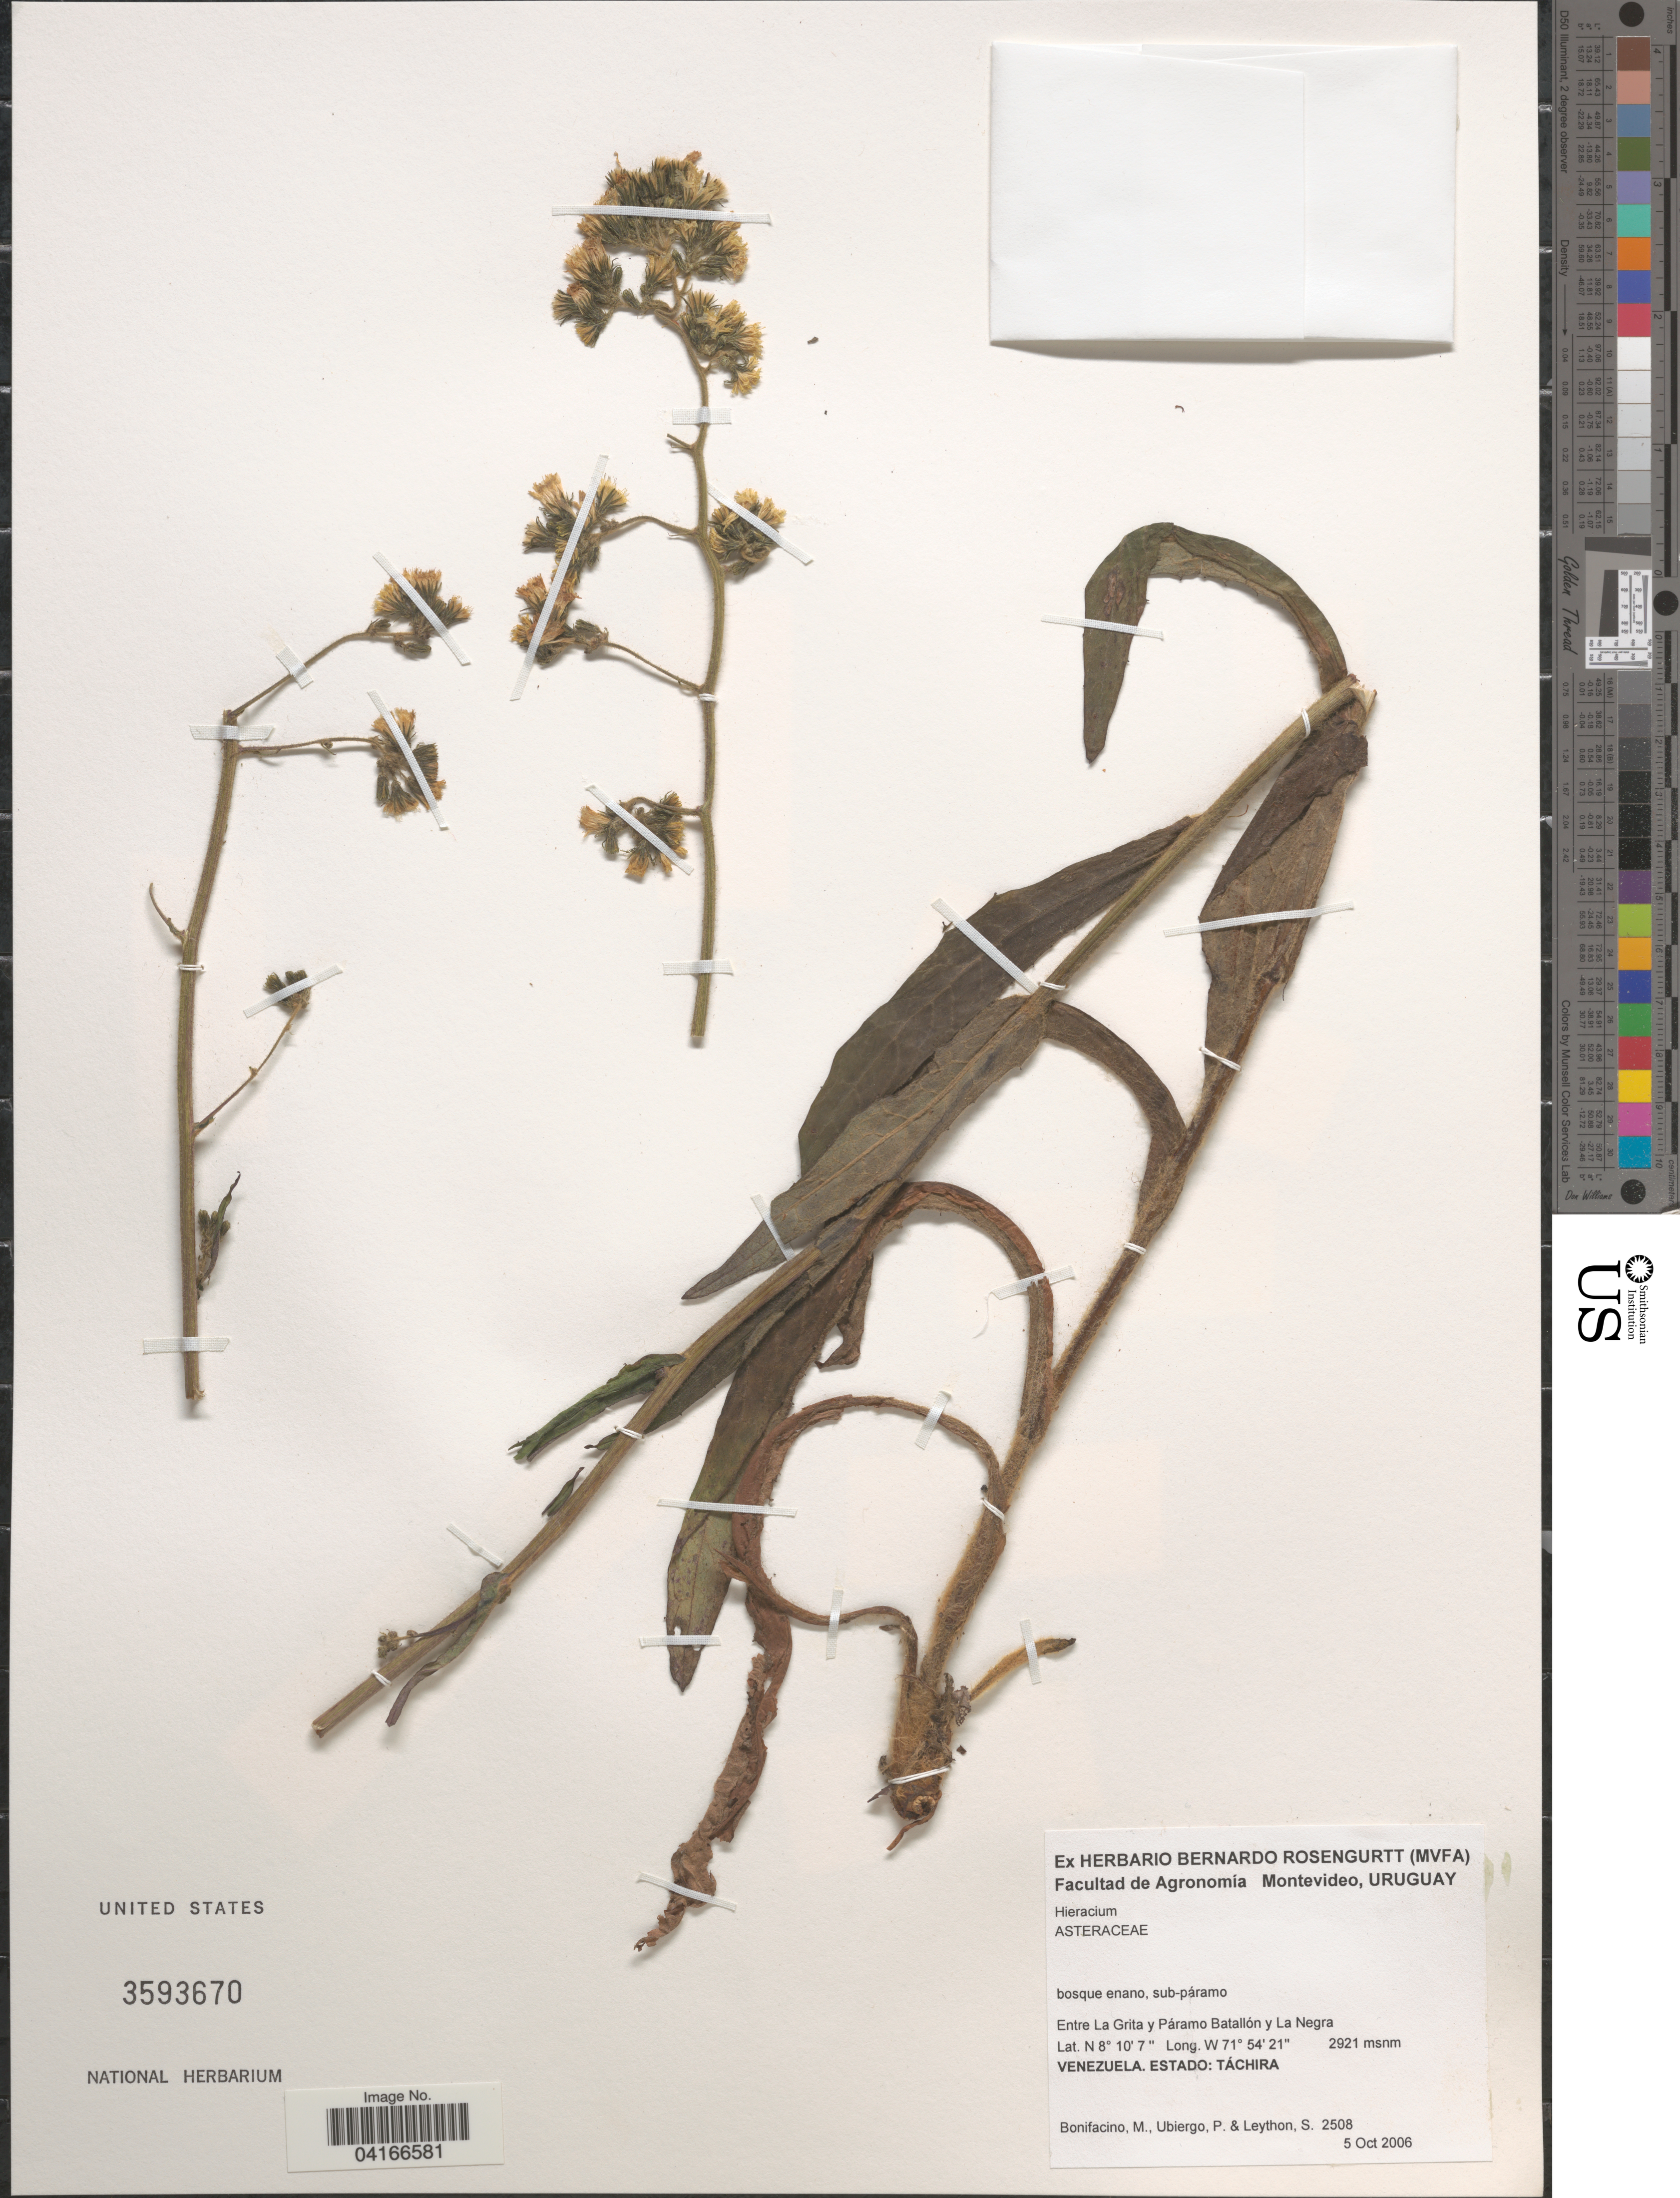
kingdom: Plantae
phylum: Tracheophyta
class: Magnoliopsida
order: Asterales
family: Asteraceae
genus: Hieracium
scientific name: Hieracium repandulare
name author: Druce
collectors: M. Bonifacino, P. Ubiergo & S. Leython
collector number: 2508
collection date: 2006-10-05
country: Venezuela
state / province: Tachira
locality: Entre La Grita y Páramo Batallón y La Negra.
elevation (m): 2921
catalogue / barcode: US 3593670